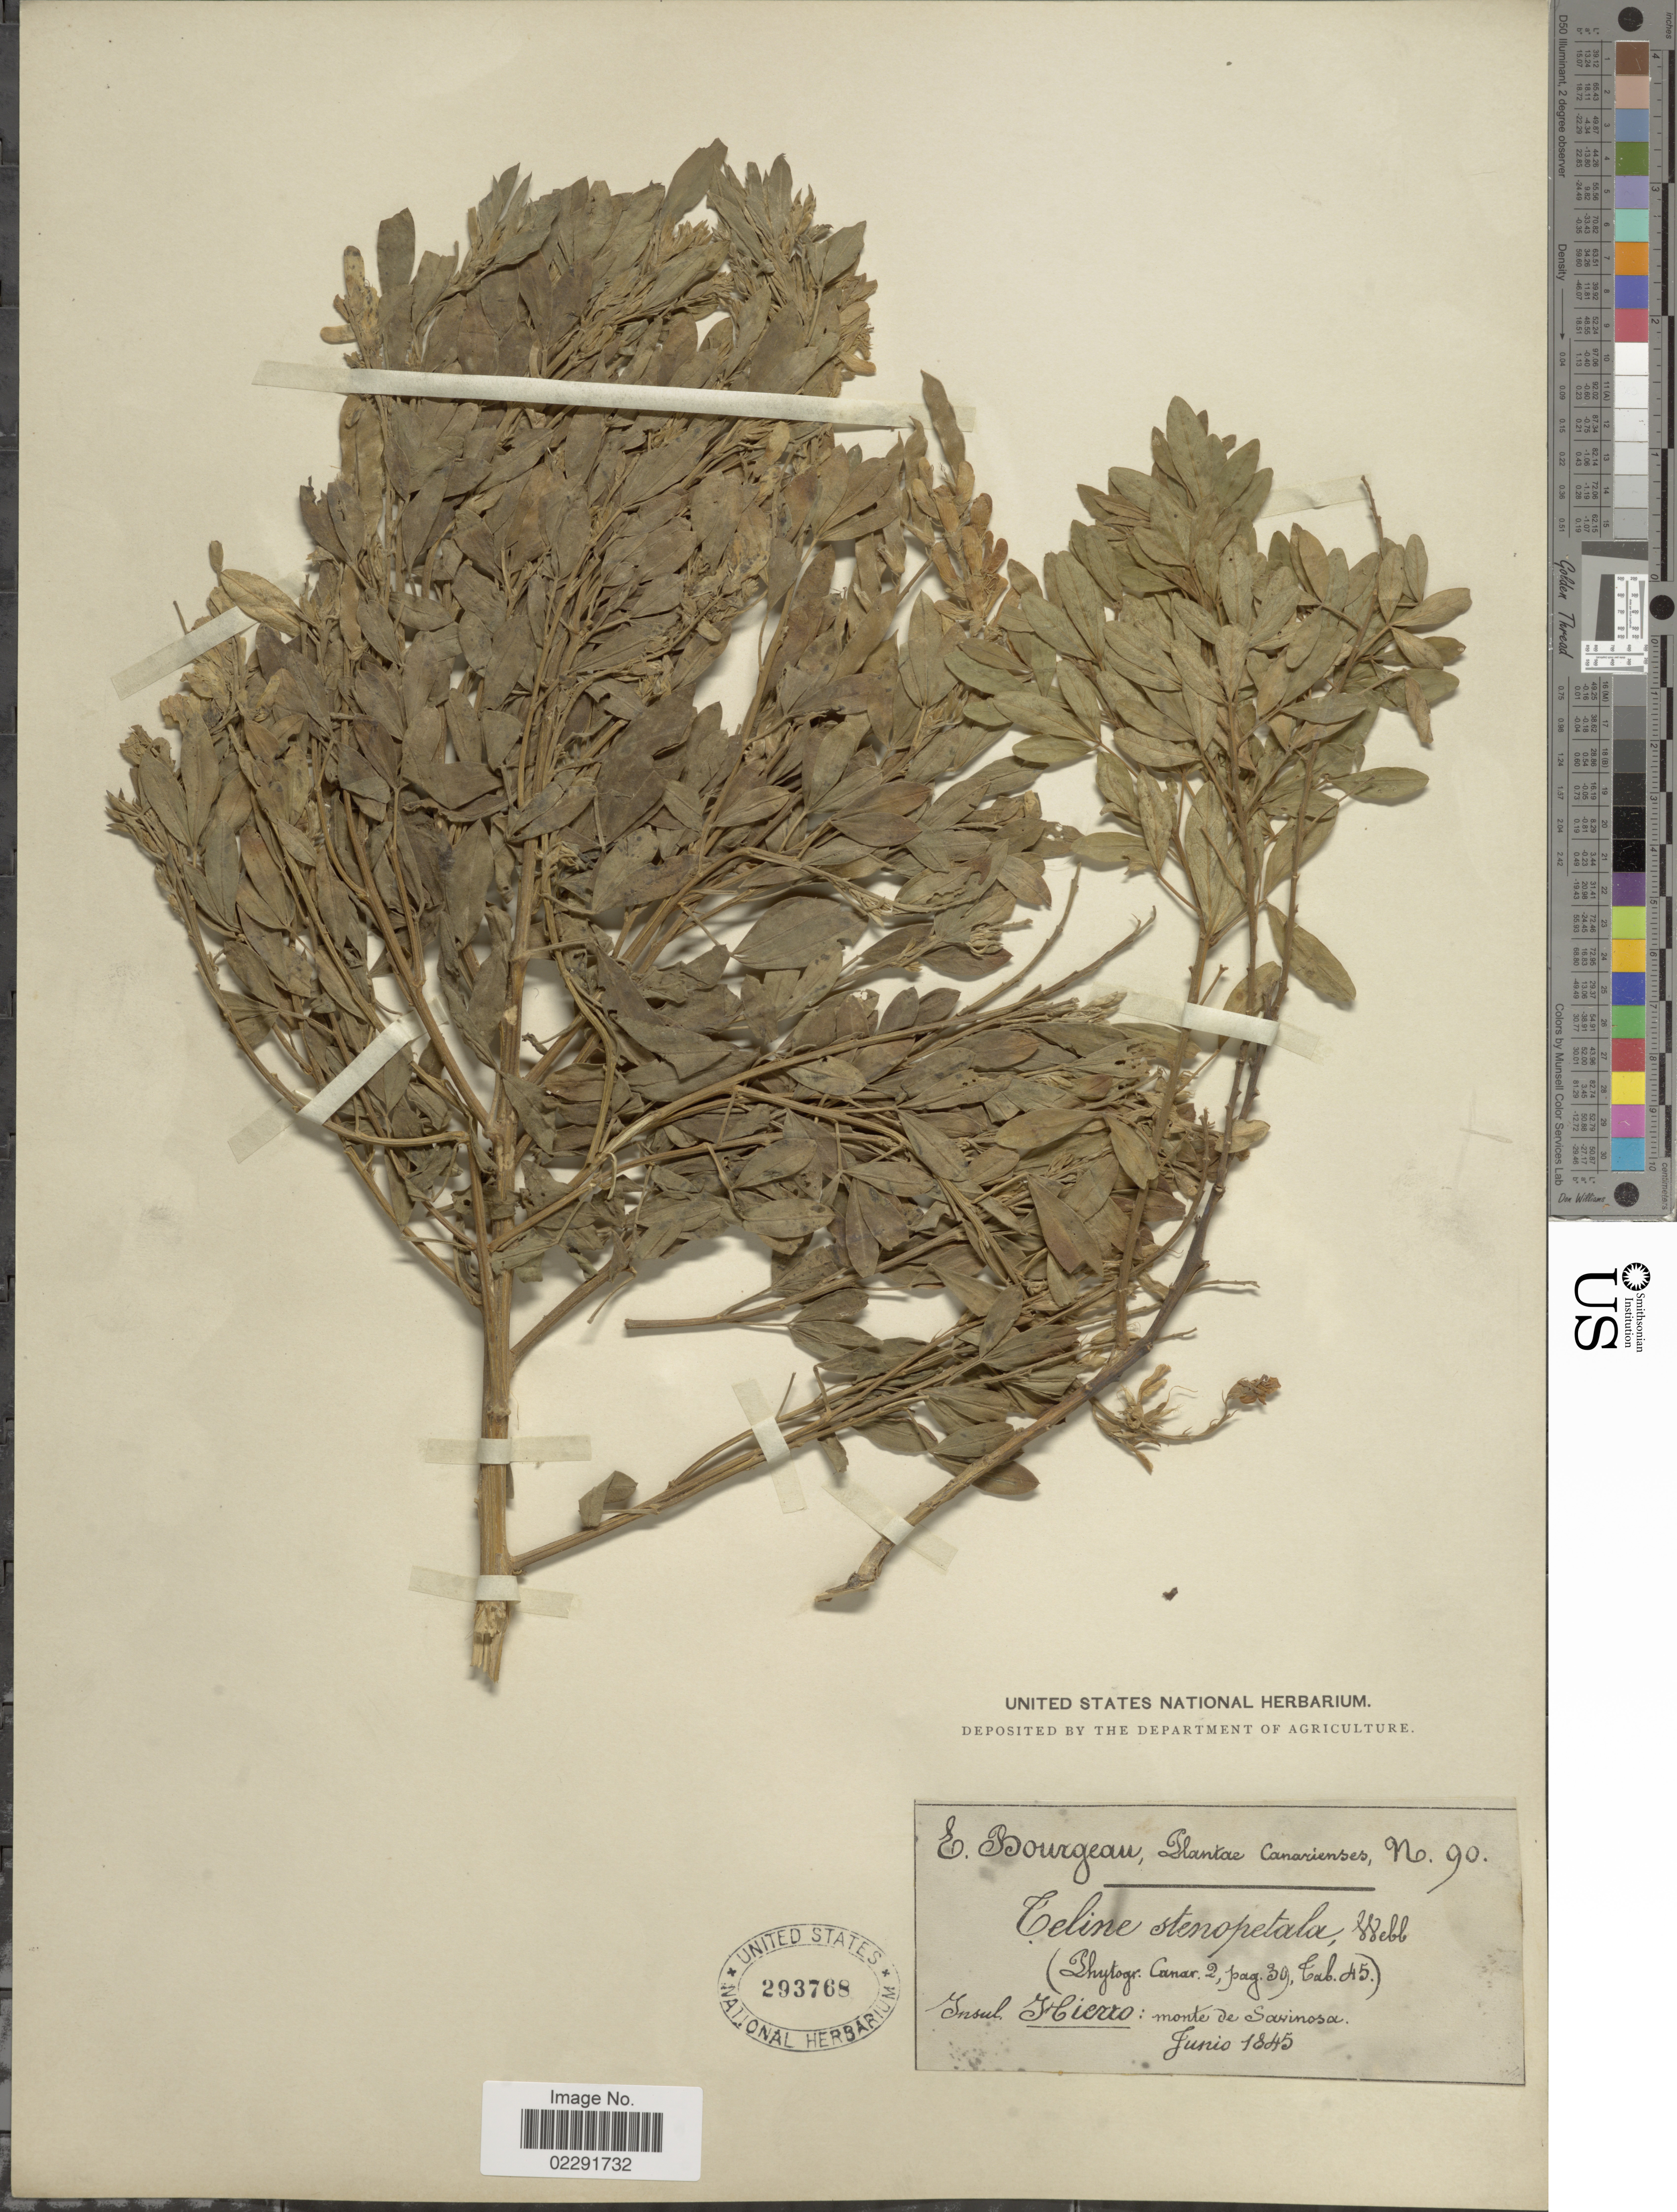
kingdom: Plantae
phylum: Tracheophyta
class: Magnoliopsida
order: Fabales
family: Fabaceae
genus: Genista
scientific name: Genista stenopetala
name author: (Webb) Berthel.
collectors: E. Bourgeau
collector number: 90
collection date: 1845-06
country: Spain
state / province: Canarias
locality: Insul. Hierro: monte de Savinosa.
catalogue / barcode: US 293768